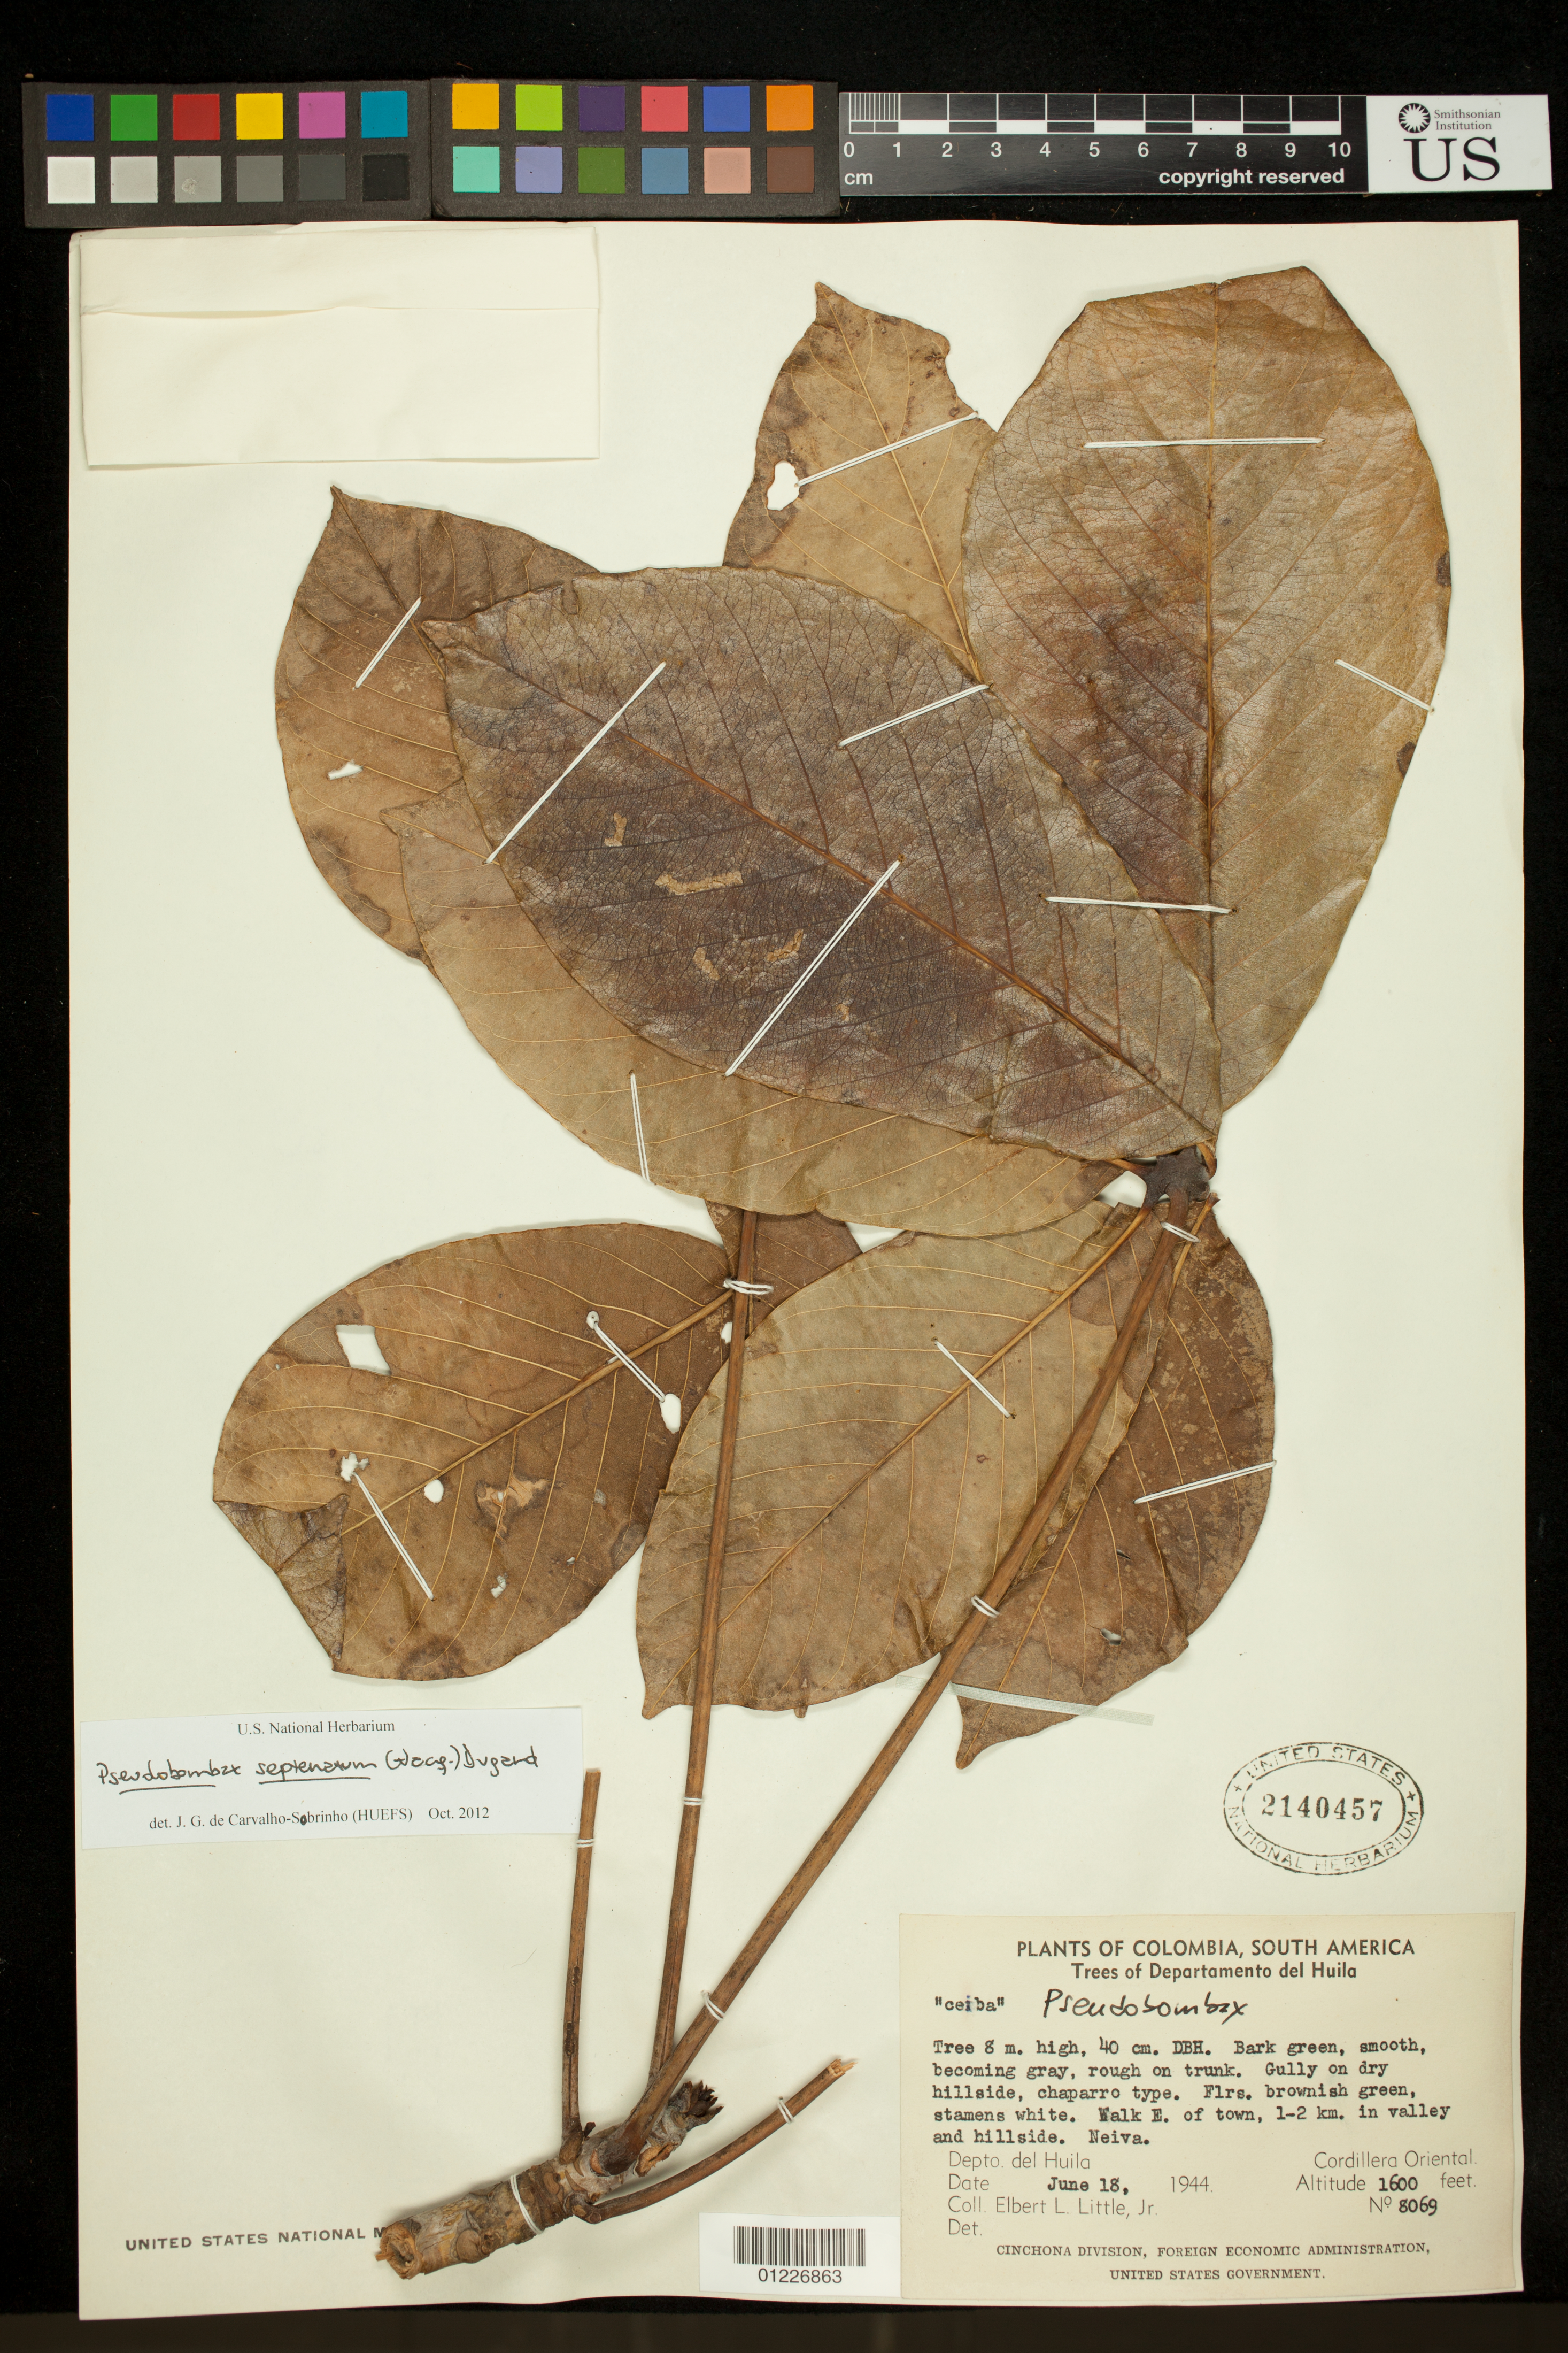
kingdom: Plantae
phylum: Tracheophyta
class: Magnoliopsida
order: Malvales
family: Malvaceae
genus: Pseudobombax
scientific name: Pseudobombax septenatum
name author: (Jacq.) Dugand G.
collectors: E. L. Little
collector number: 8069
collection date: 1944-06-18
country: Colombia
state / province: Huila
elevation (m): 488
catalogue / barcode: US 2140457